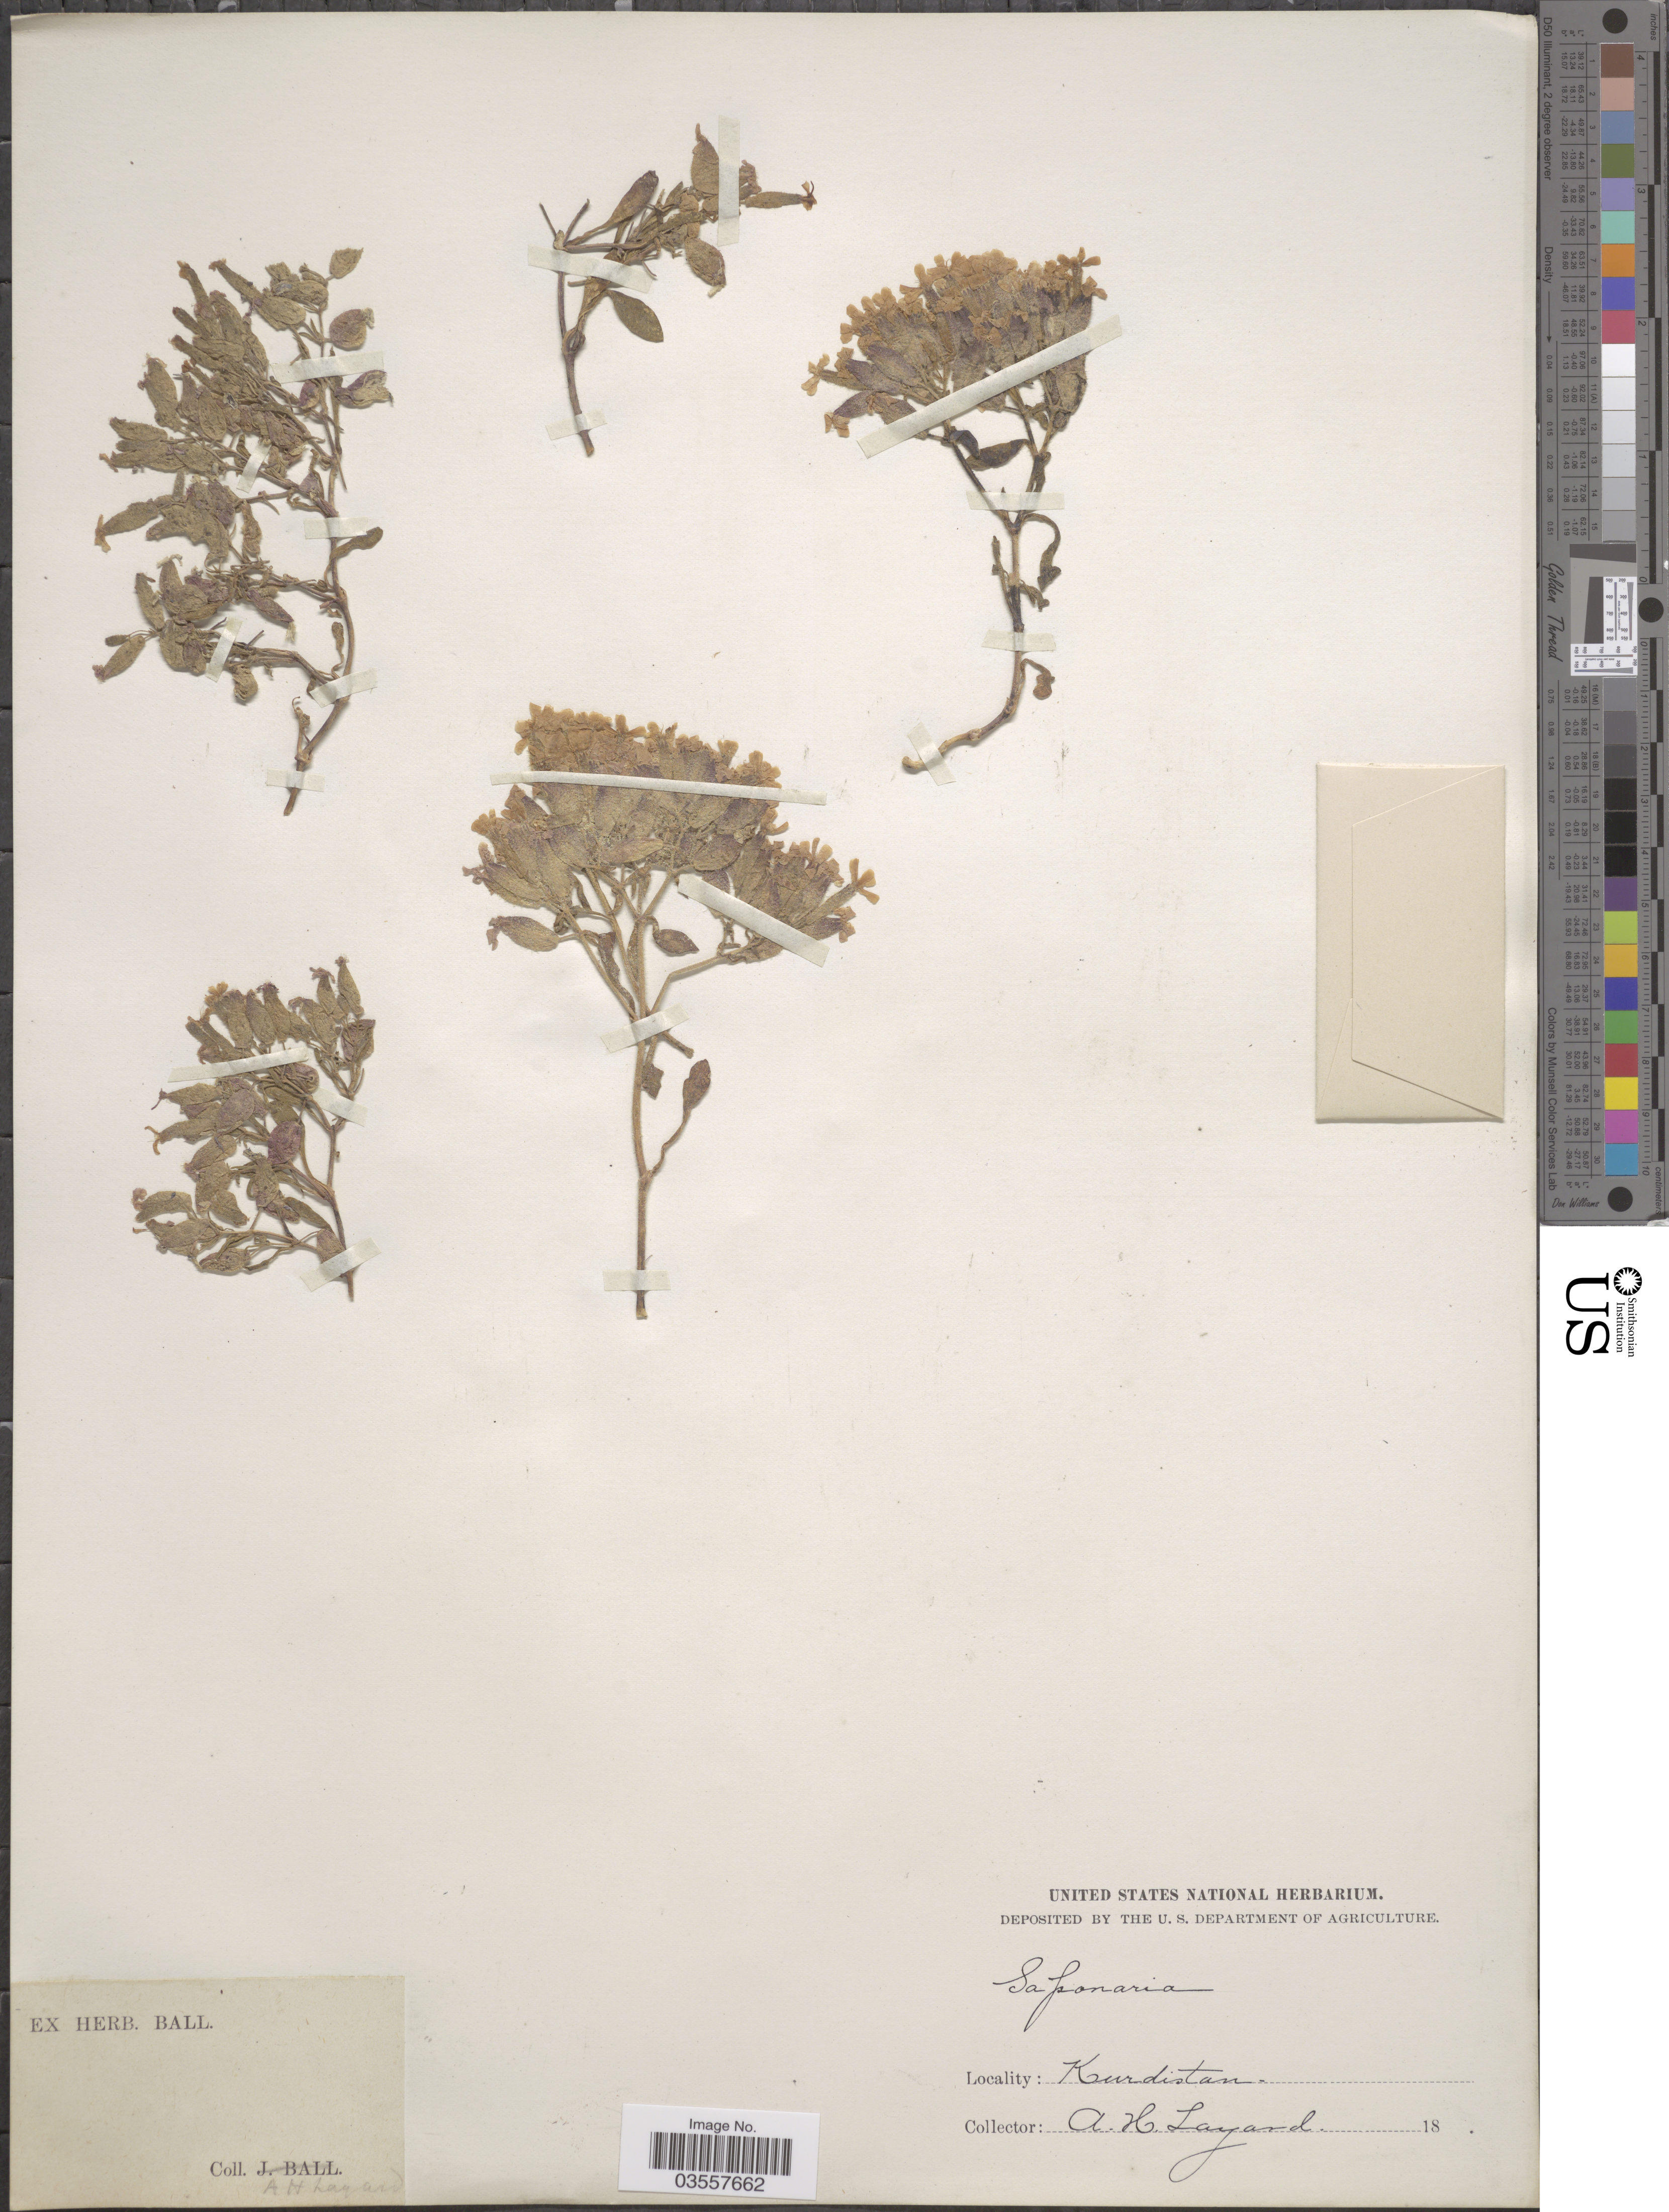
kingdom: Plantae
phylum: Tracheophyta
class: Magnoliopsida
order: Caryophyllales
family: Caryophyllaceae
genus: Saponaria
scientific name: Saponaria sp.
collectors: A. Layard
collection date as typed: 18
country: Iran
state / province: Kurdistan